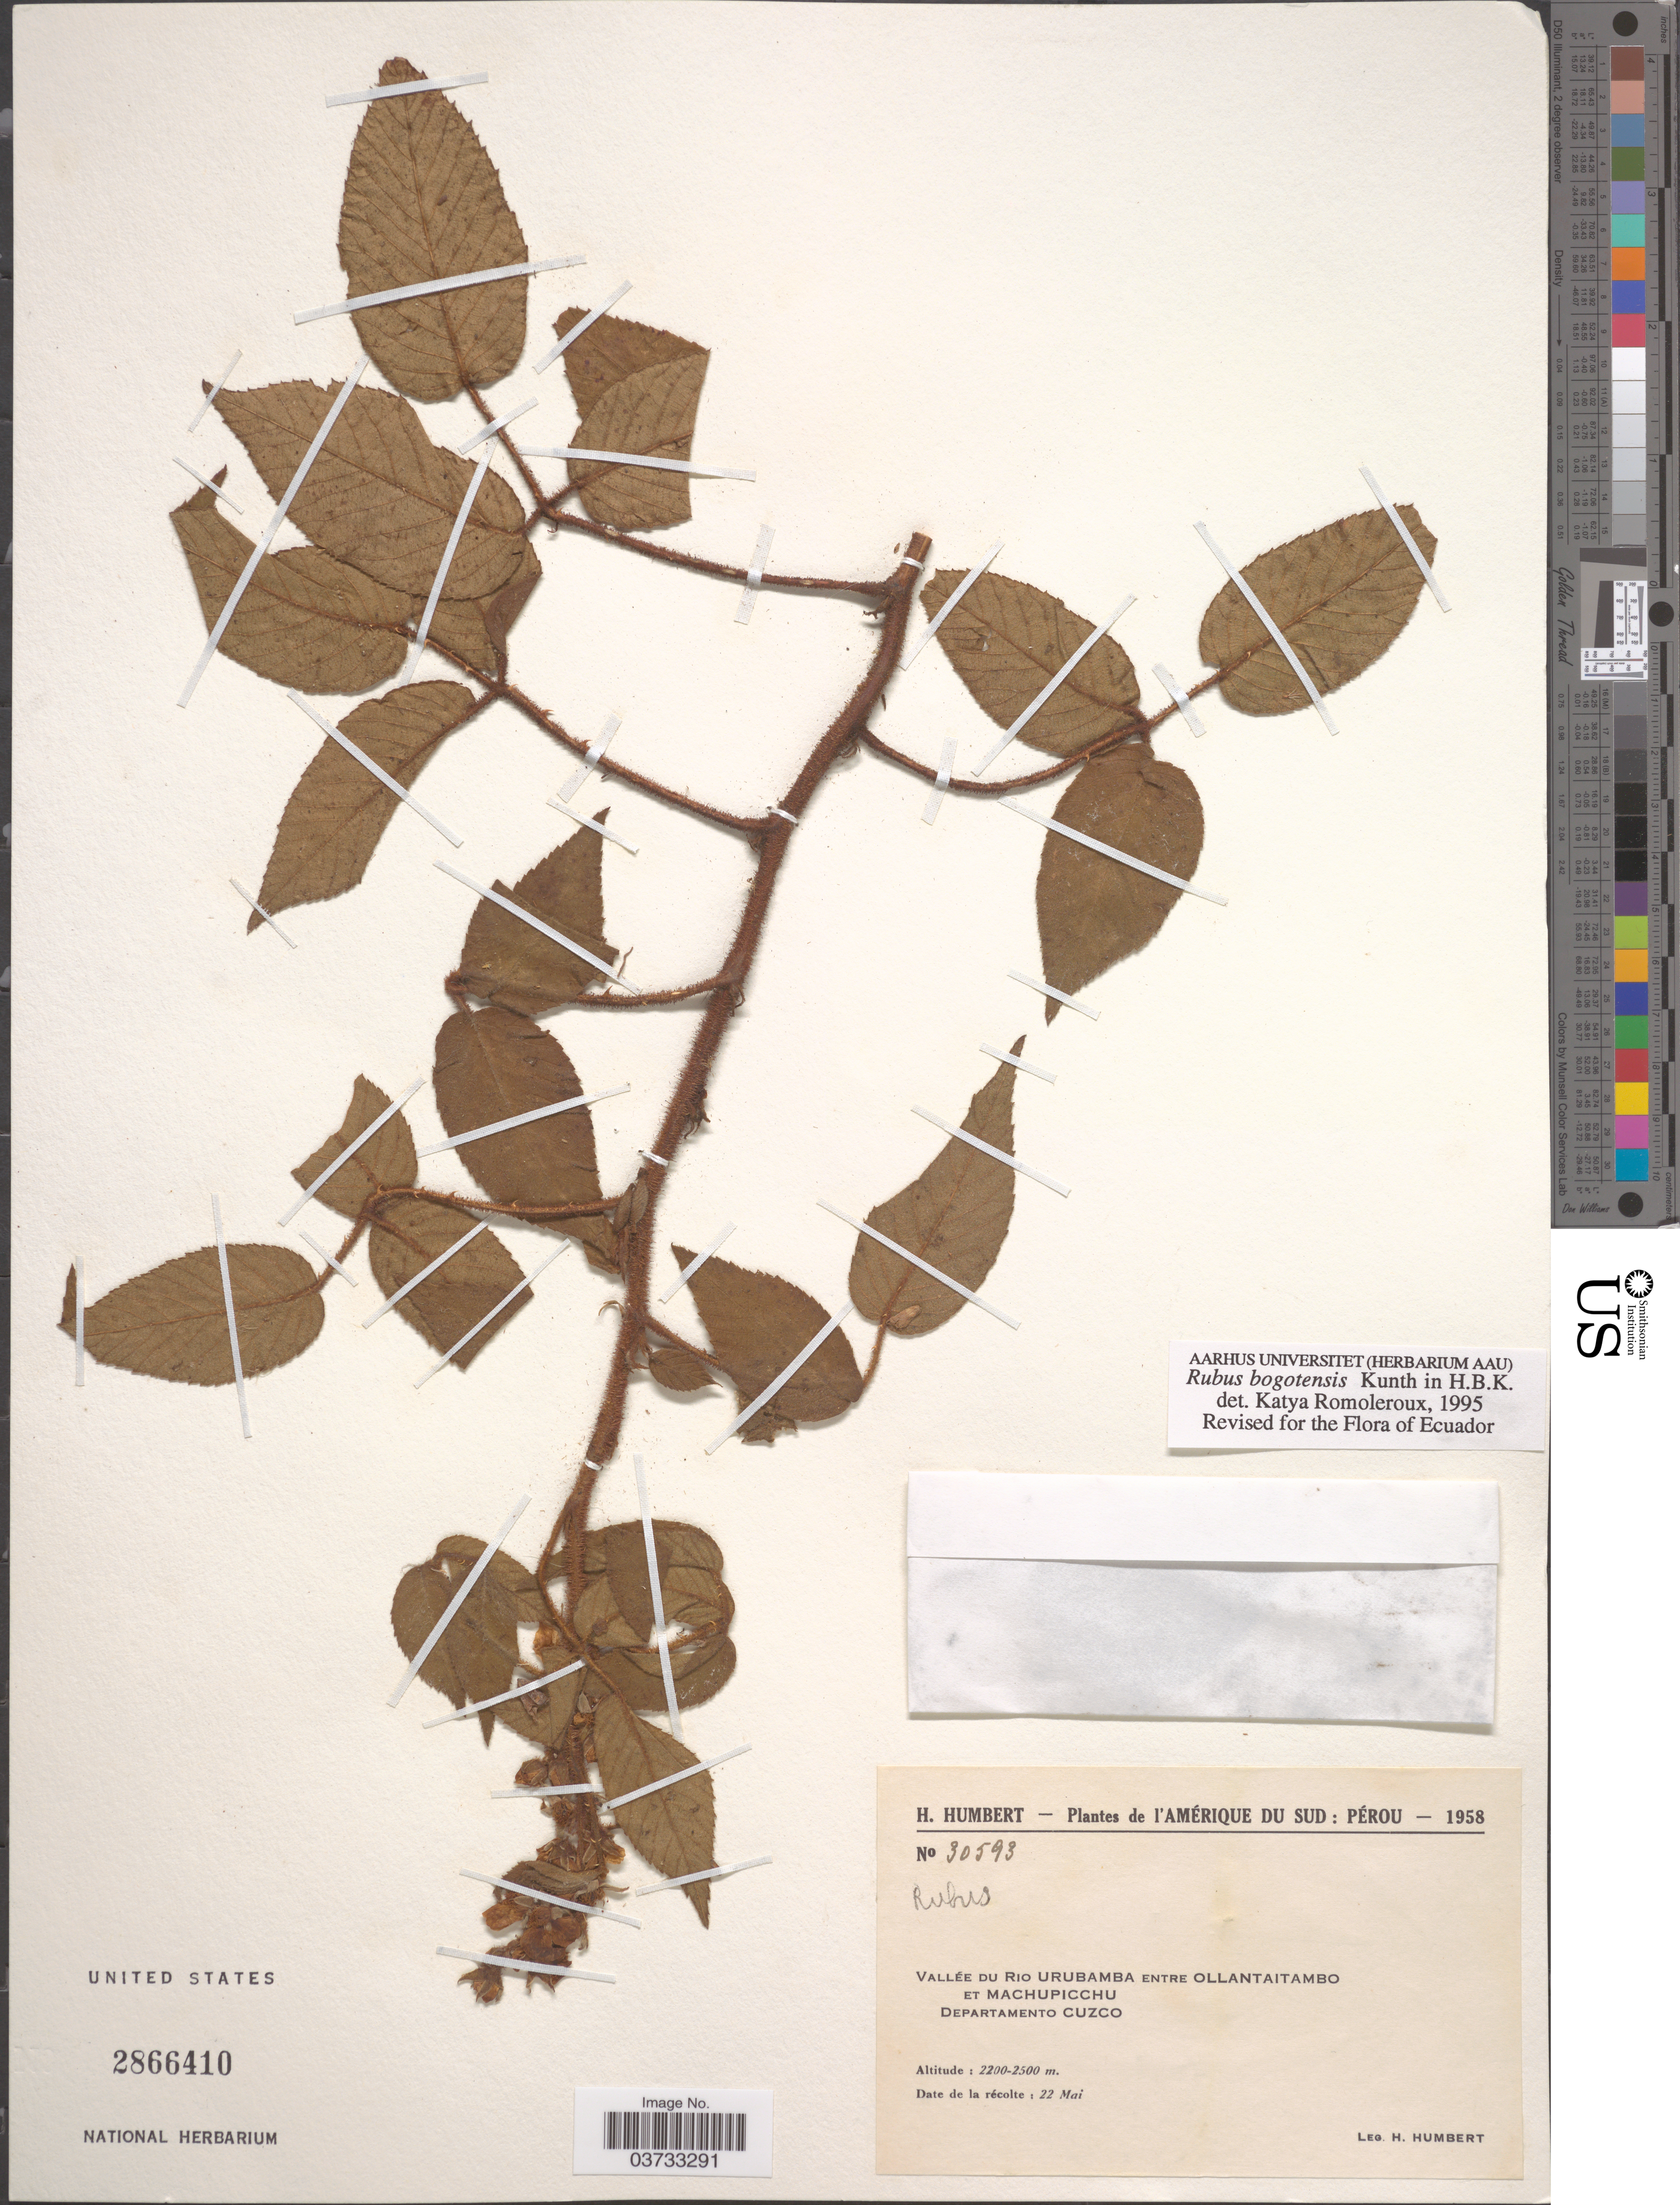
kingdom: Plantae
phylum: Tracheophyta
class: Magnoliopsida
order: Rosales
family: Rosaceae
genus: Rubus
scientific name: Rubus bogotensis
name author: Kunth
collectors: H. Humbert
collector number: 30593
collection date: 1958-05-22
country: Peru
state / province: Cusco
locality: Vallée du Rio Urubamba entre Ollantaitambo et Machupicchu. Departamento Cuzco.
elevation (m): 2200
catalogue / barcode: US 2866410